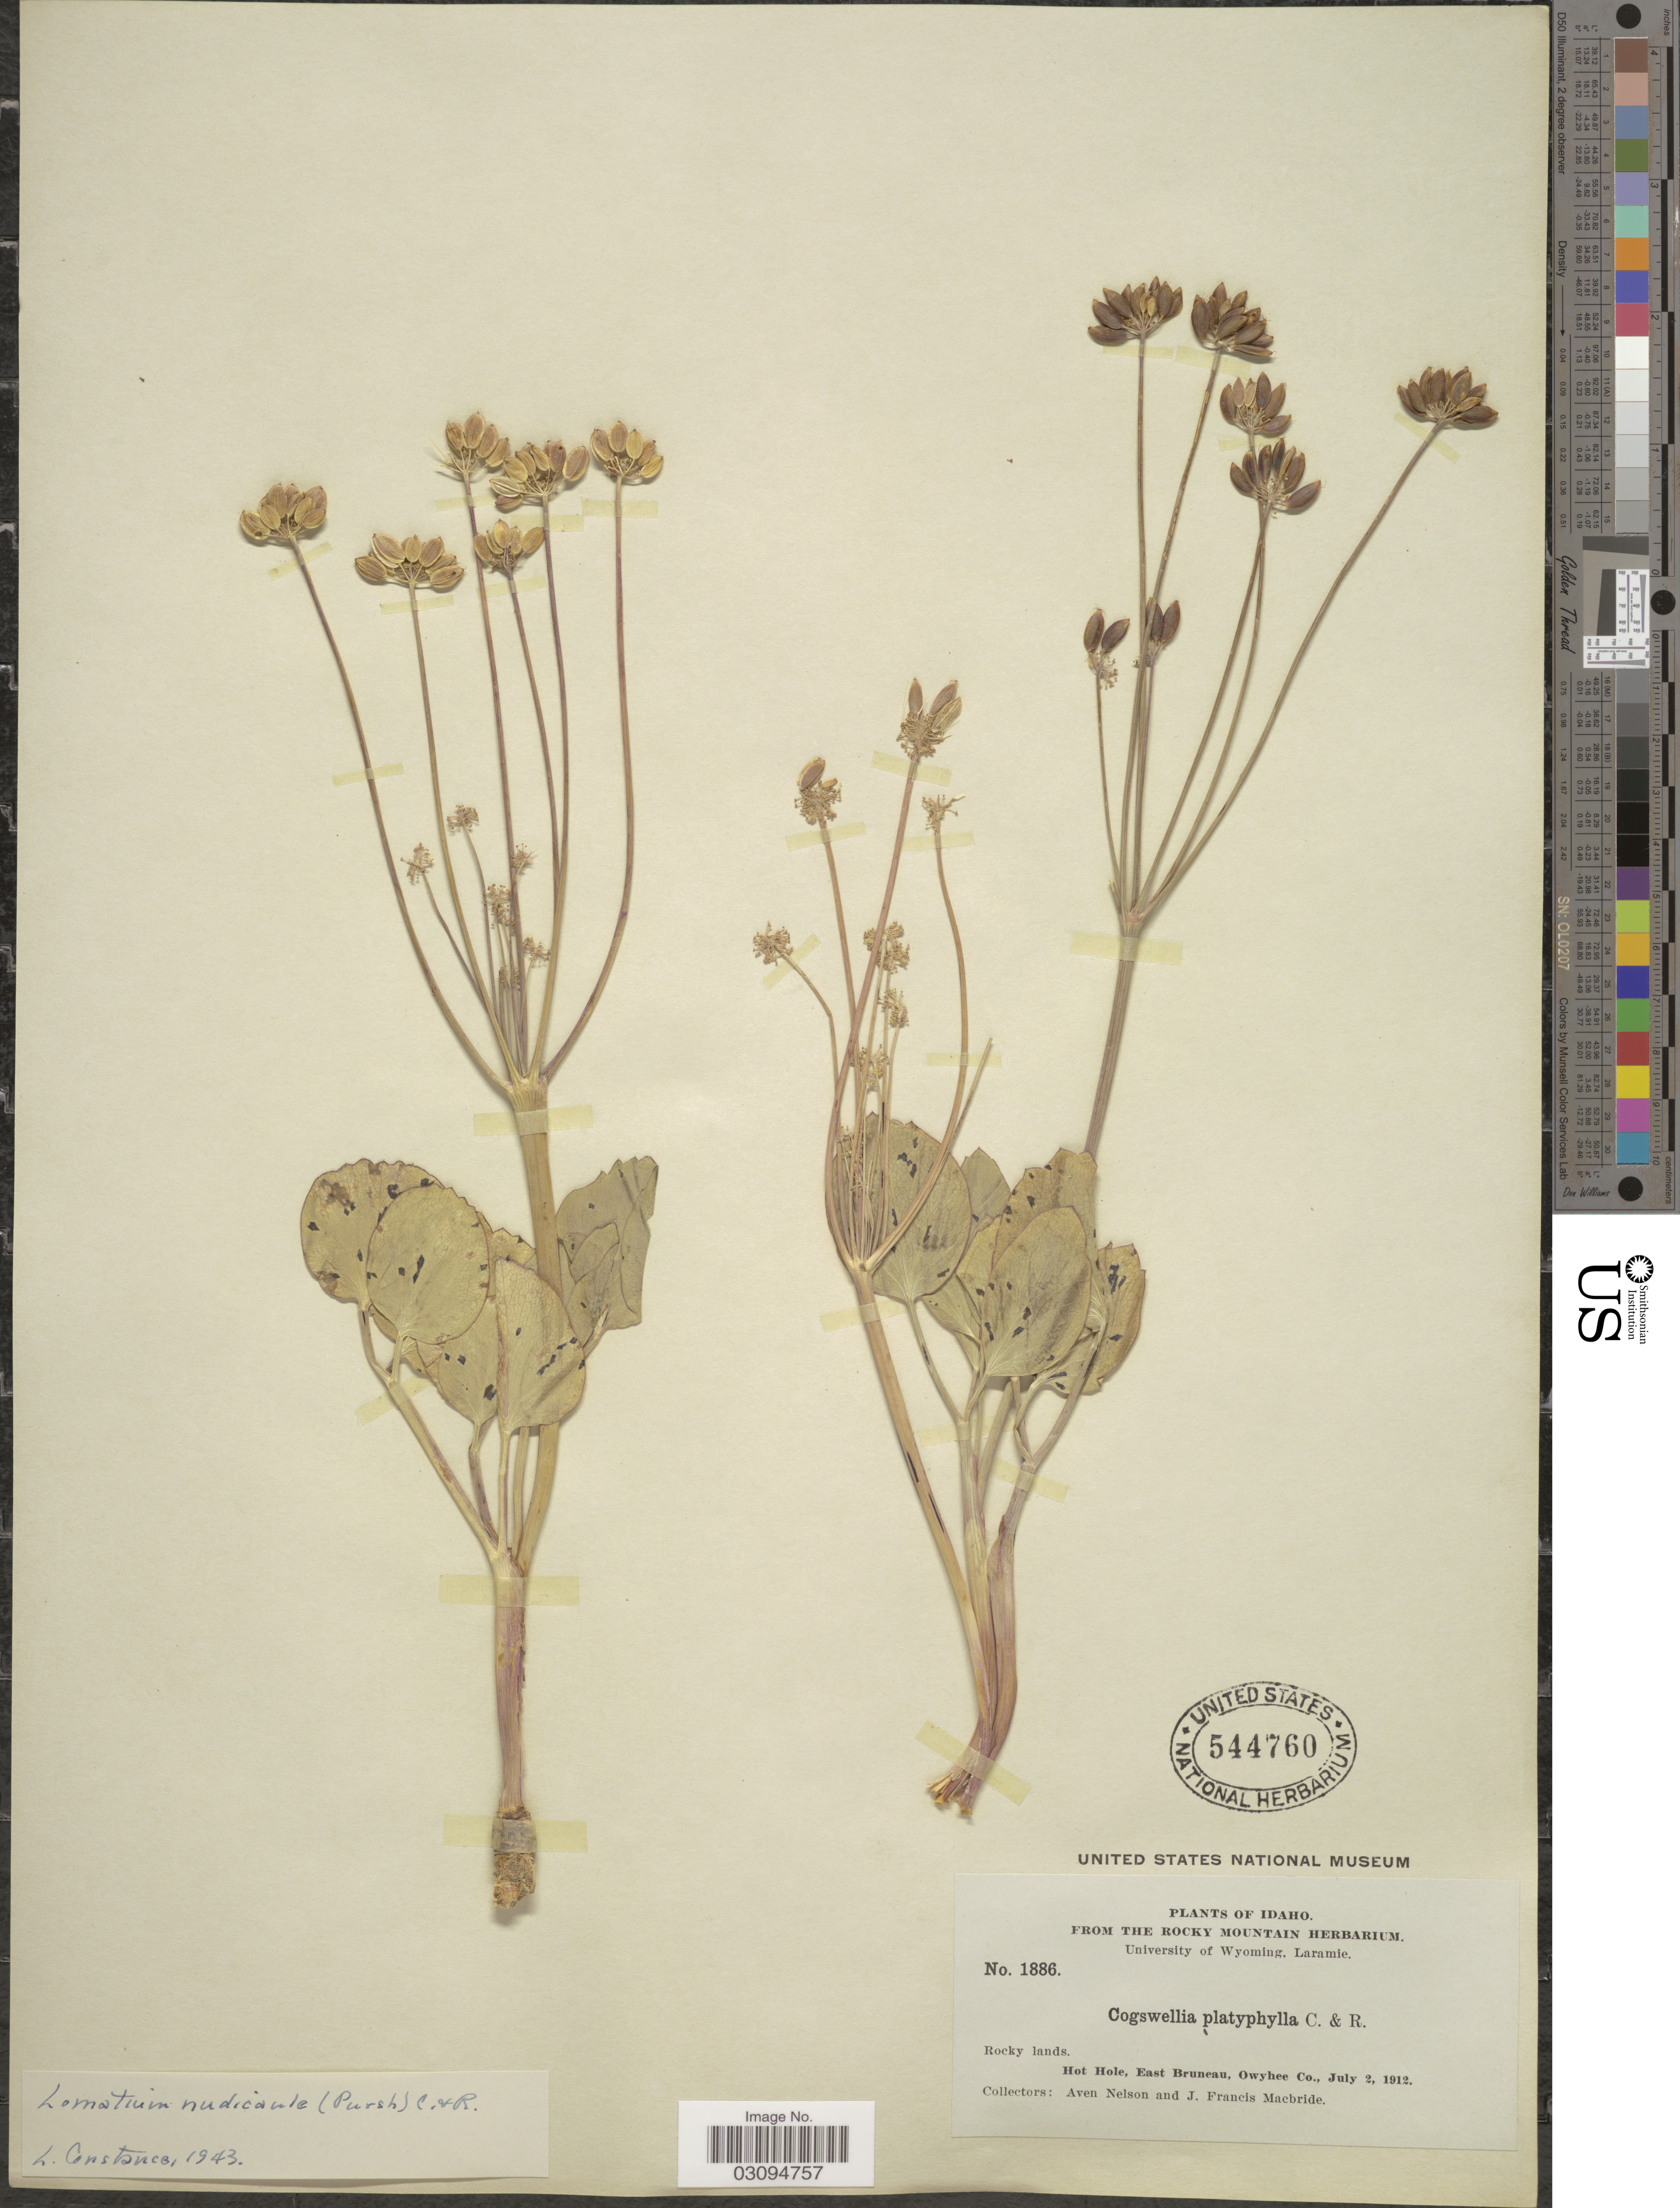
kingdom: Plantae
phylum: Tracheophyta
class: Magnoliopsida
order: Apiales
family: Apiaceae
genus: Lomatium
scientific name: Lomatium nudicaule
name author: (Pursh) J.M. Coult. & Rose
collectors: A. Nelson & J. F. Macbride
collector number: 1886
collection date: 1912-07-02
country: United States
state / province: Idaho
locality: Rocky lands. Hot Hole, East Bruneau, Owyhee Co.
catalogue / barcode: US 544760